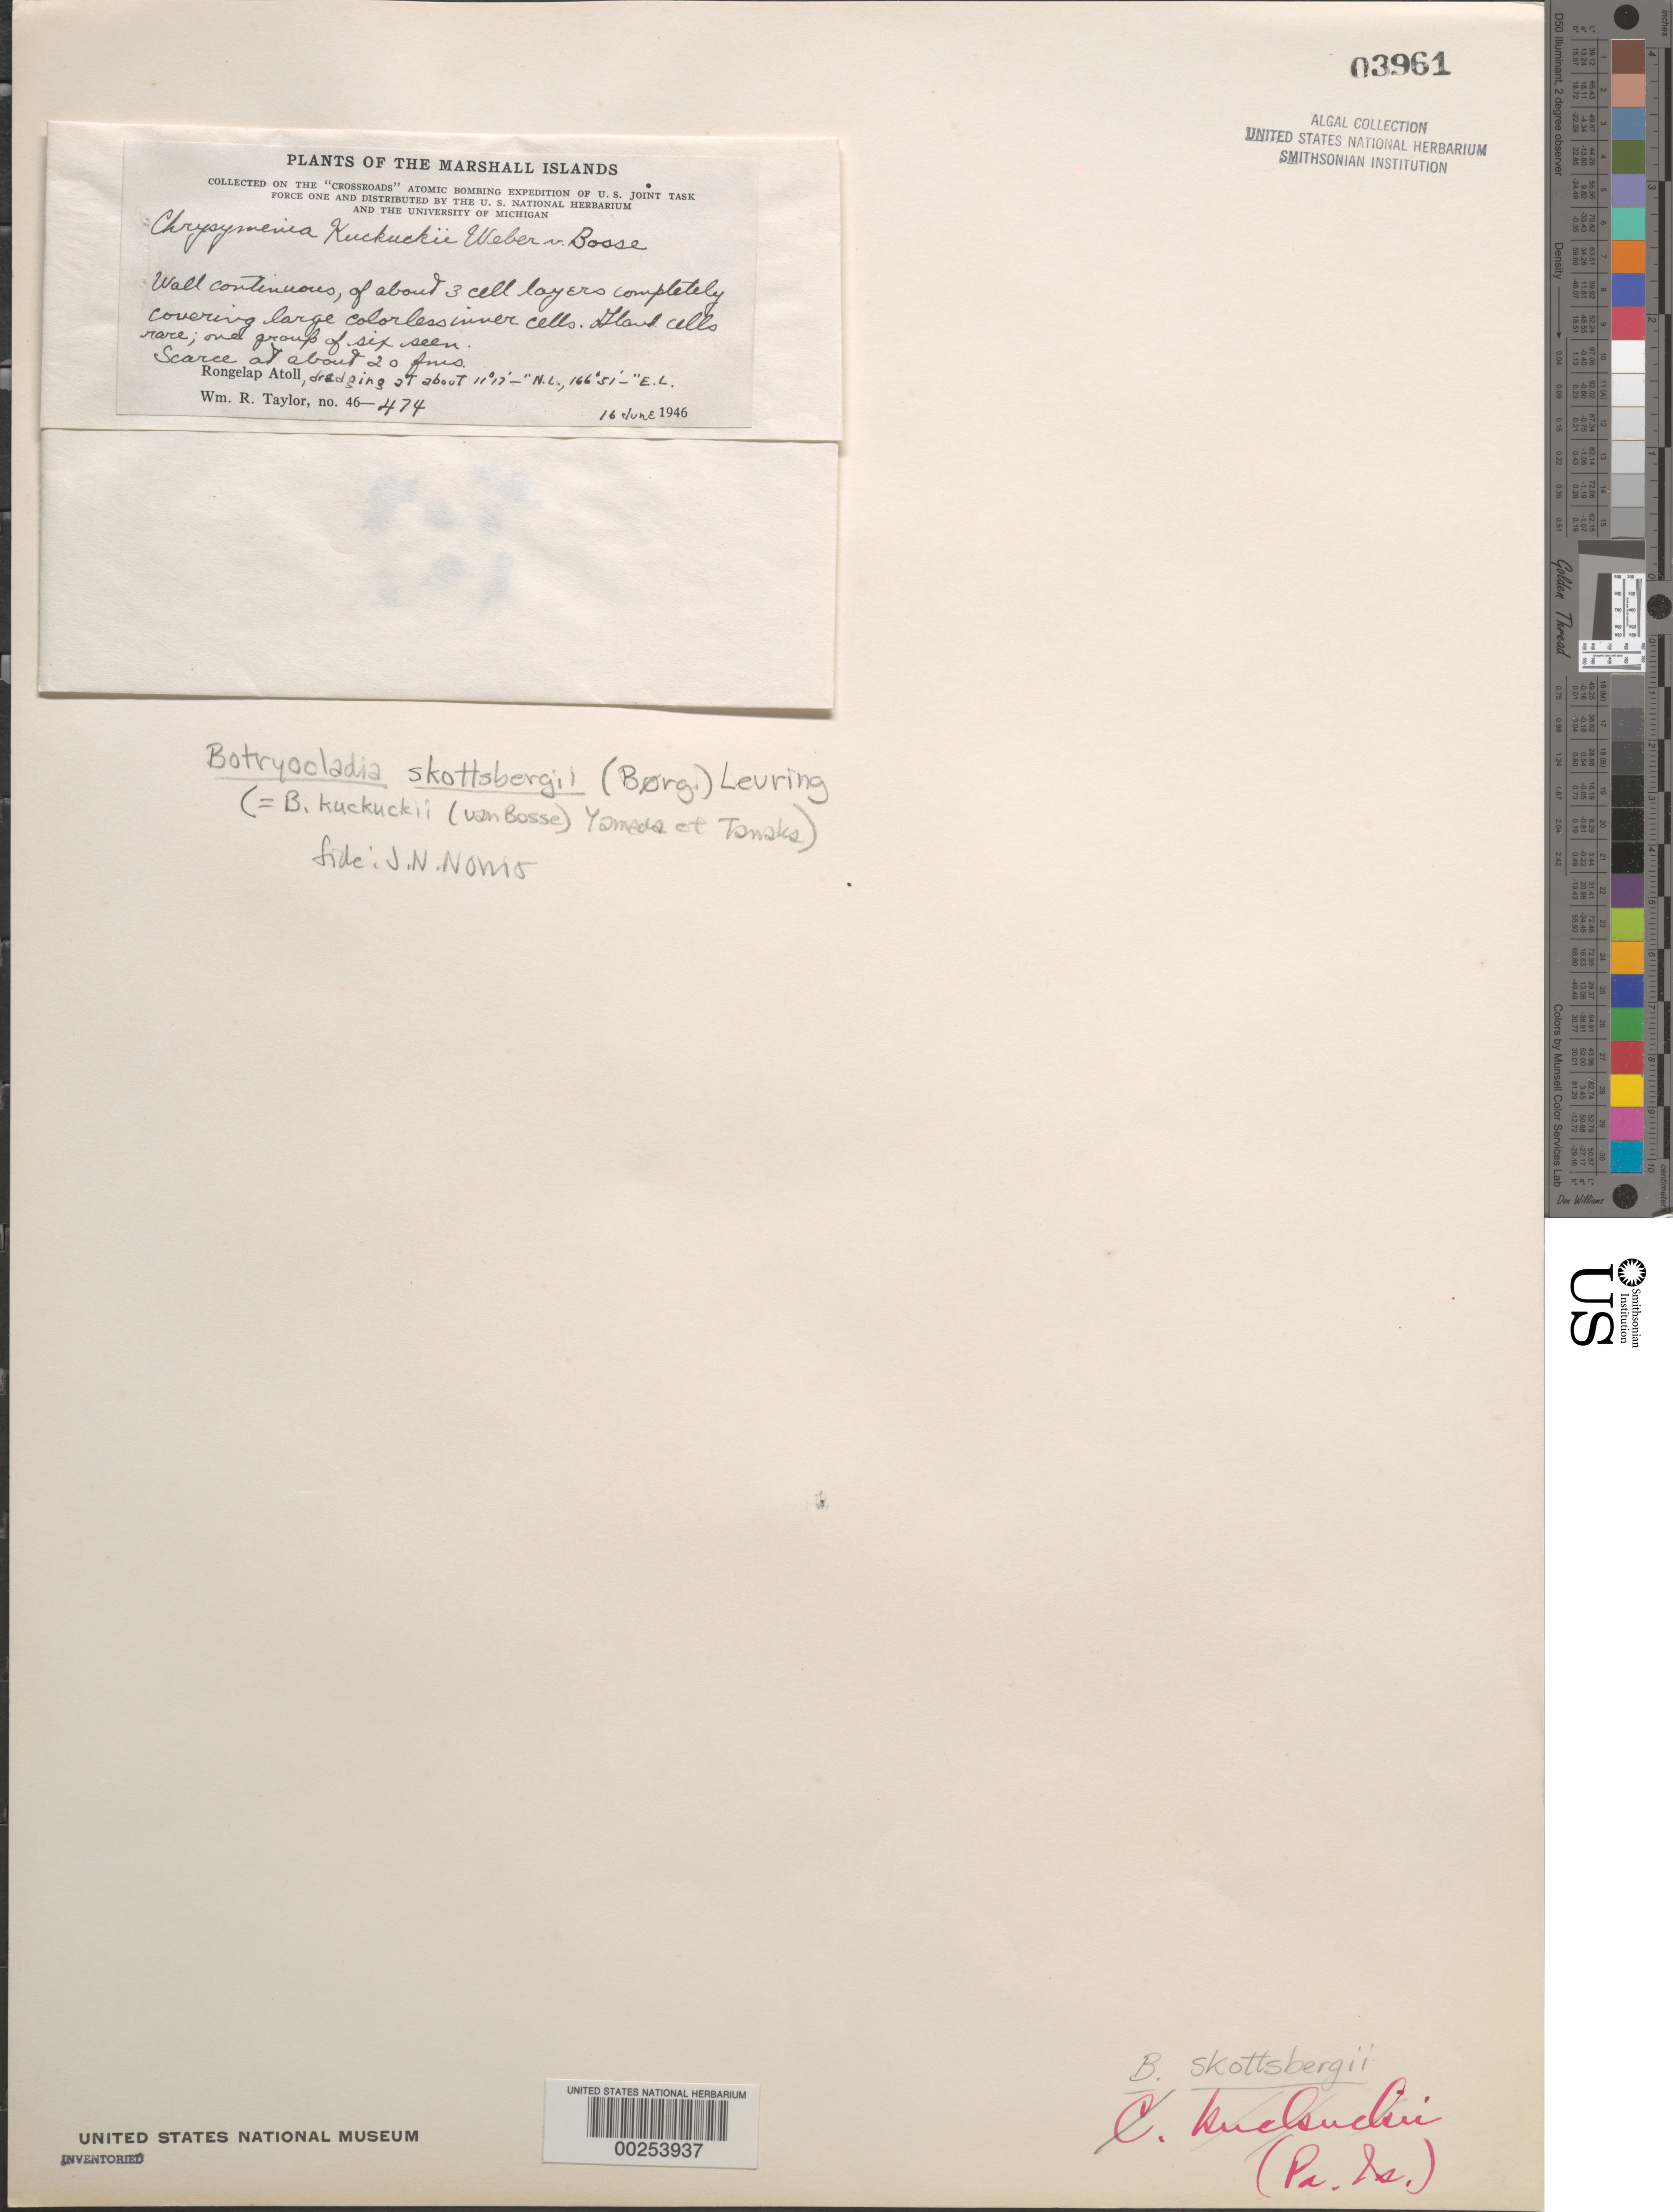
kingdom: Plantae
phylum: Rhodophyta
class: Florideophyceae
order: Rhodymeniales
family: Rhodymeniaceae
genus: Botryocladia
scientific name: Botryocladia skottsbergii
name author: (Børgesen) Levring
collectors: W. R. Taylor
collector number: WRT 46-474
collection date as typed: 16 Jun 1946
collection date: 1946-06-16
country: Marshall Islands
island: Rongelap Atoll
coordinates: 11 17' N, 166 51' E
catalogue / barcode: US 3961